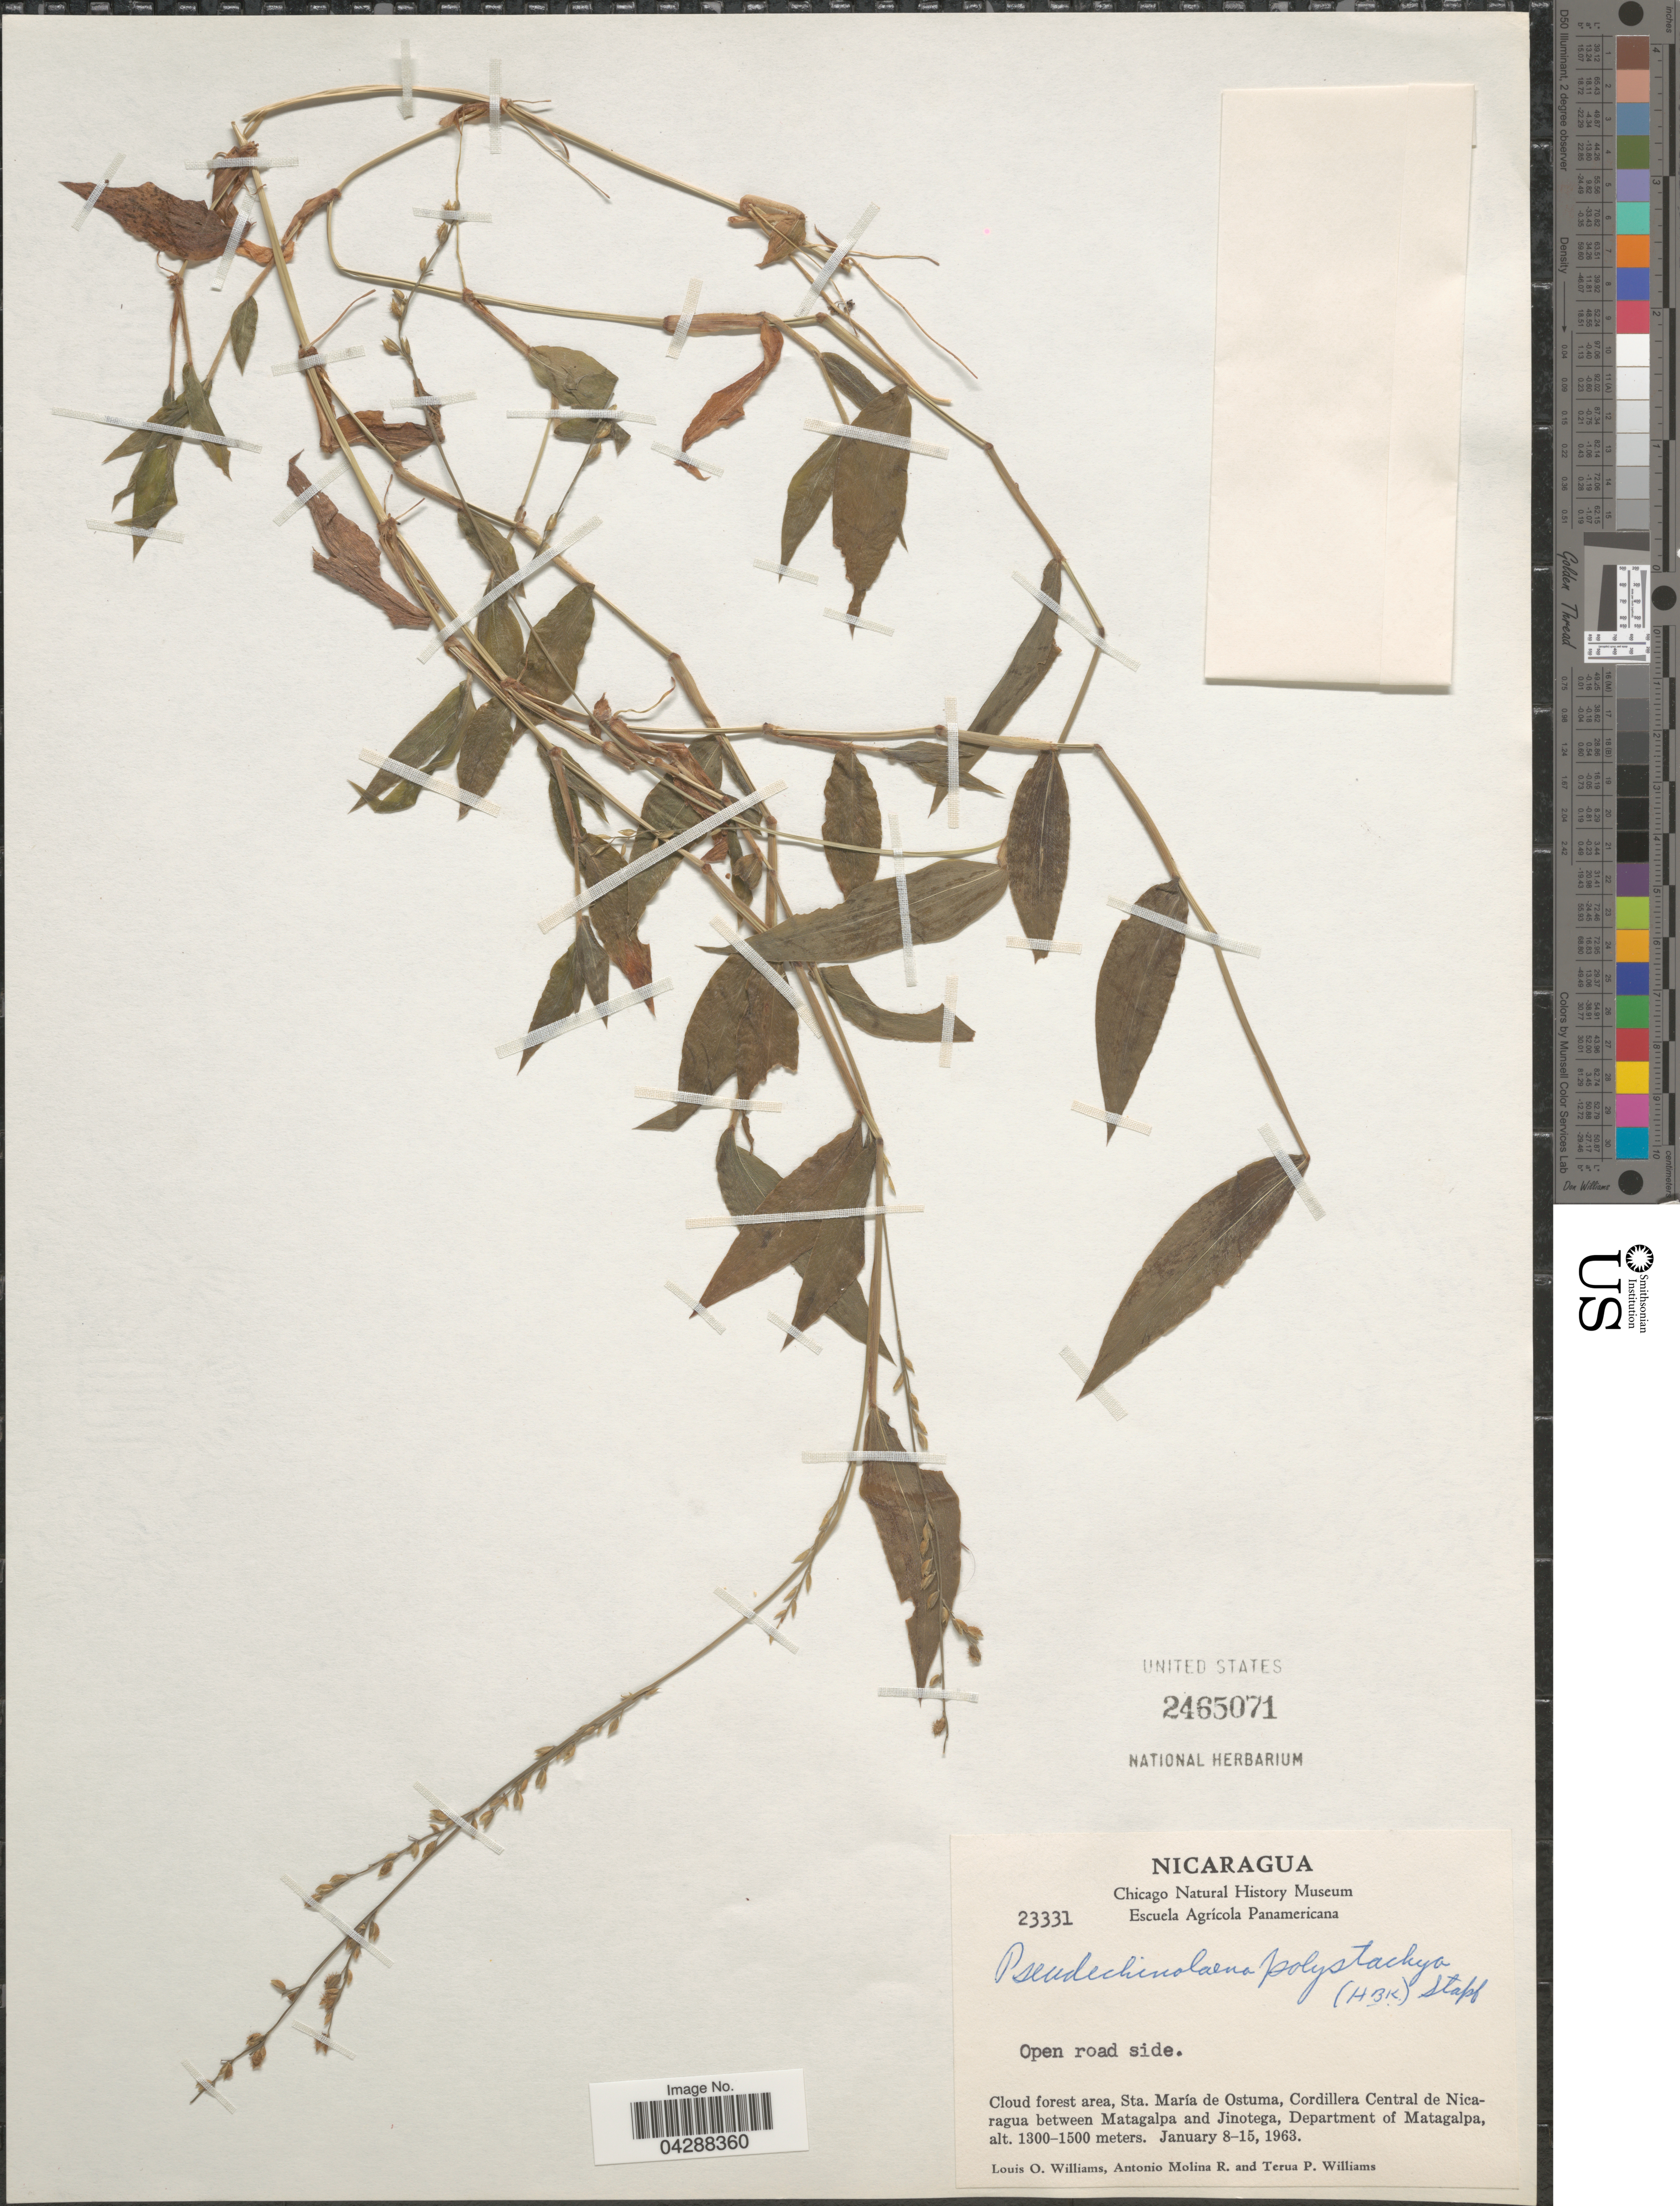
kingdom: Plantae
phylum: Tracheophyta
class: Liliopsida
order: Poales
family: Poaceae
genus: Pseudechinolaena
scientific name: Pseudechinolaena polystachya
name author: (Kunth) Stapf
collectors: L. O. Williams, A. Molina R. & T. P. Williams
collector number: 23331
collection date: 1963-01-08/1963-01-15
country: Nicaragua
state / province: Matagalpa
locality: Open road side. Cloud forest area, Sta. María de Ostuma, Cordillera Central de Nicaragua between Matagalpa and Jinotega, Department of Matagalpa.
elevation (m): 1300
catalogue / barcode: US 2465071